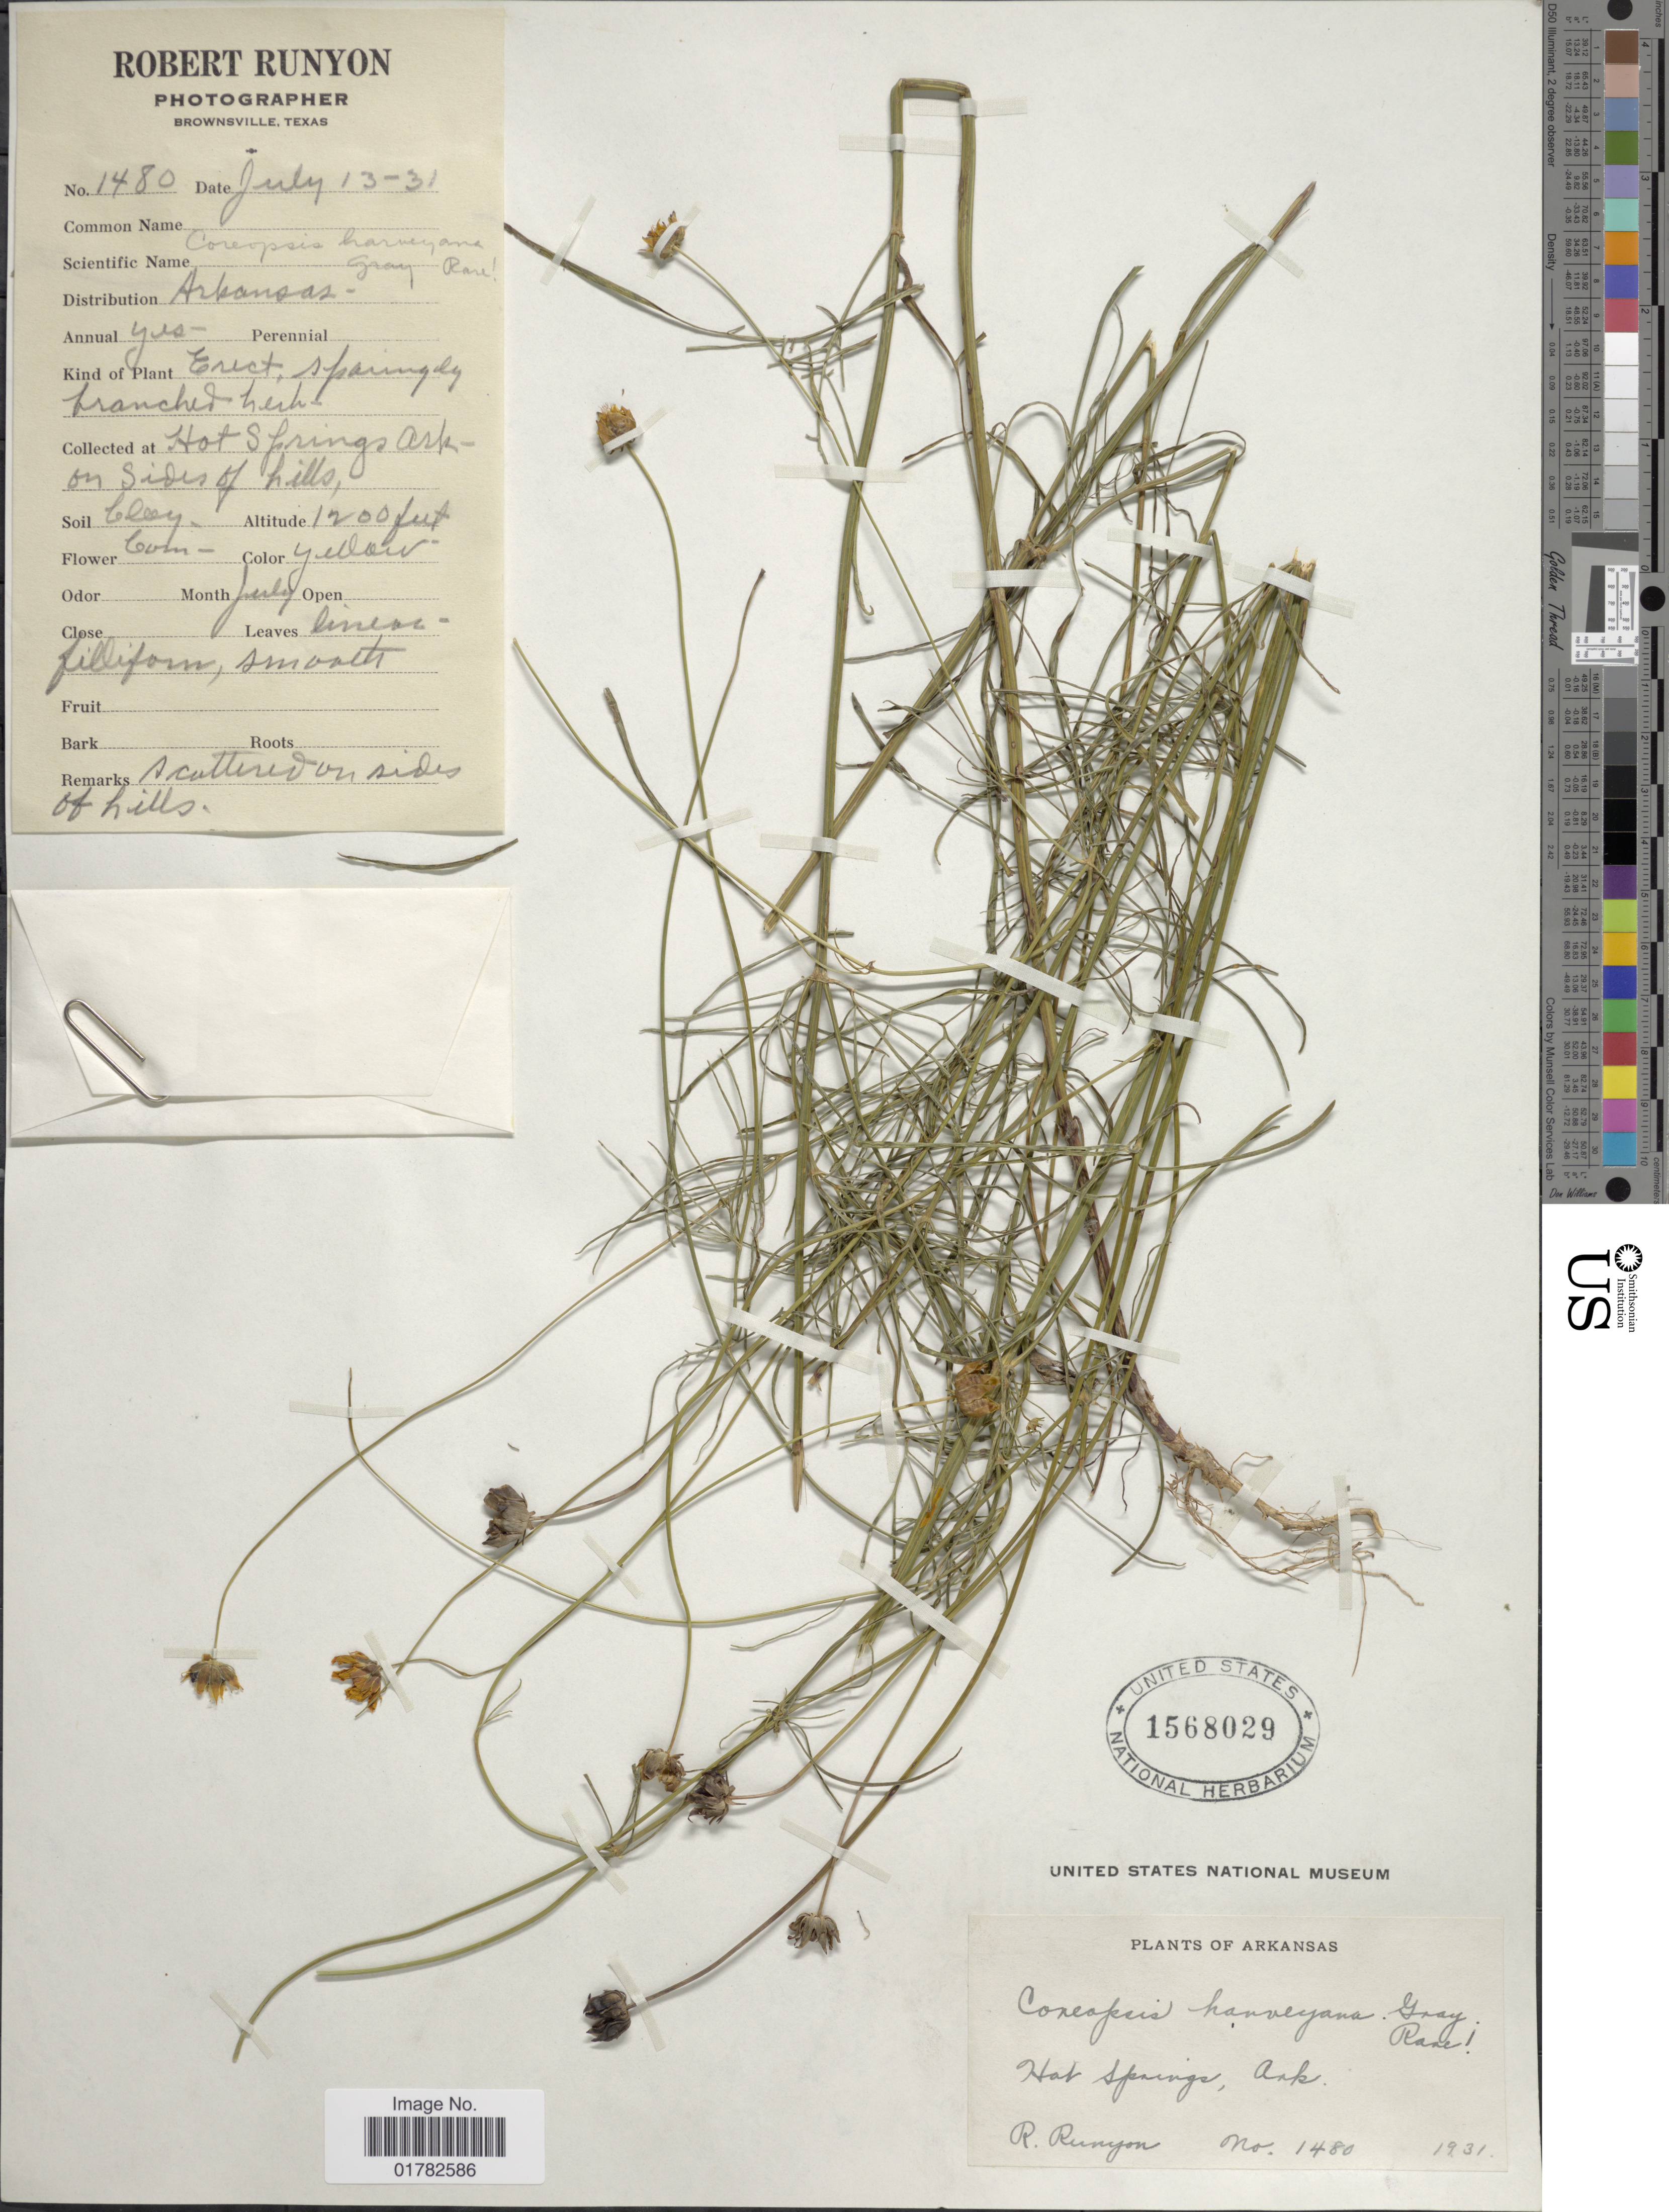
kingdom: Plantae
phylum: Tracheophyta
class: Magnoliopsida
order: Asterales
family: Asteraceae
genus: Coreopsis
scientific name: Coreopsis grandiflora var. harveyana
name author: (A. Gray) Sherff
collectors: R. Runyon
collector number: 1480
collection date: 1931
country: United States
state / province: Arkansas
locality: Hot Springs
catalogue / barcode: US 1568029